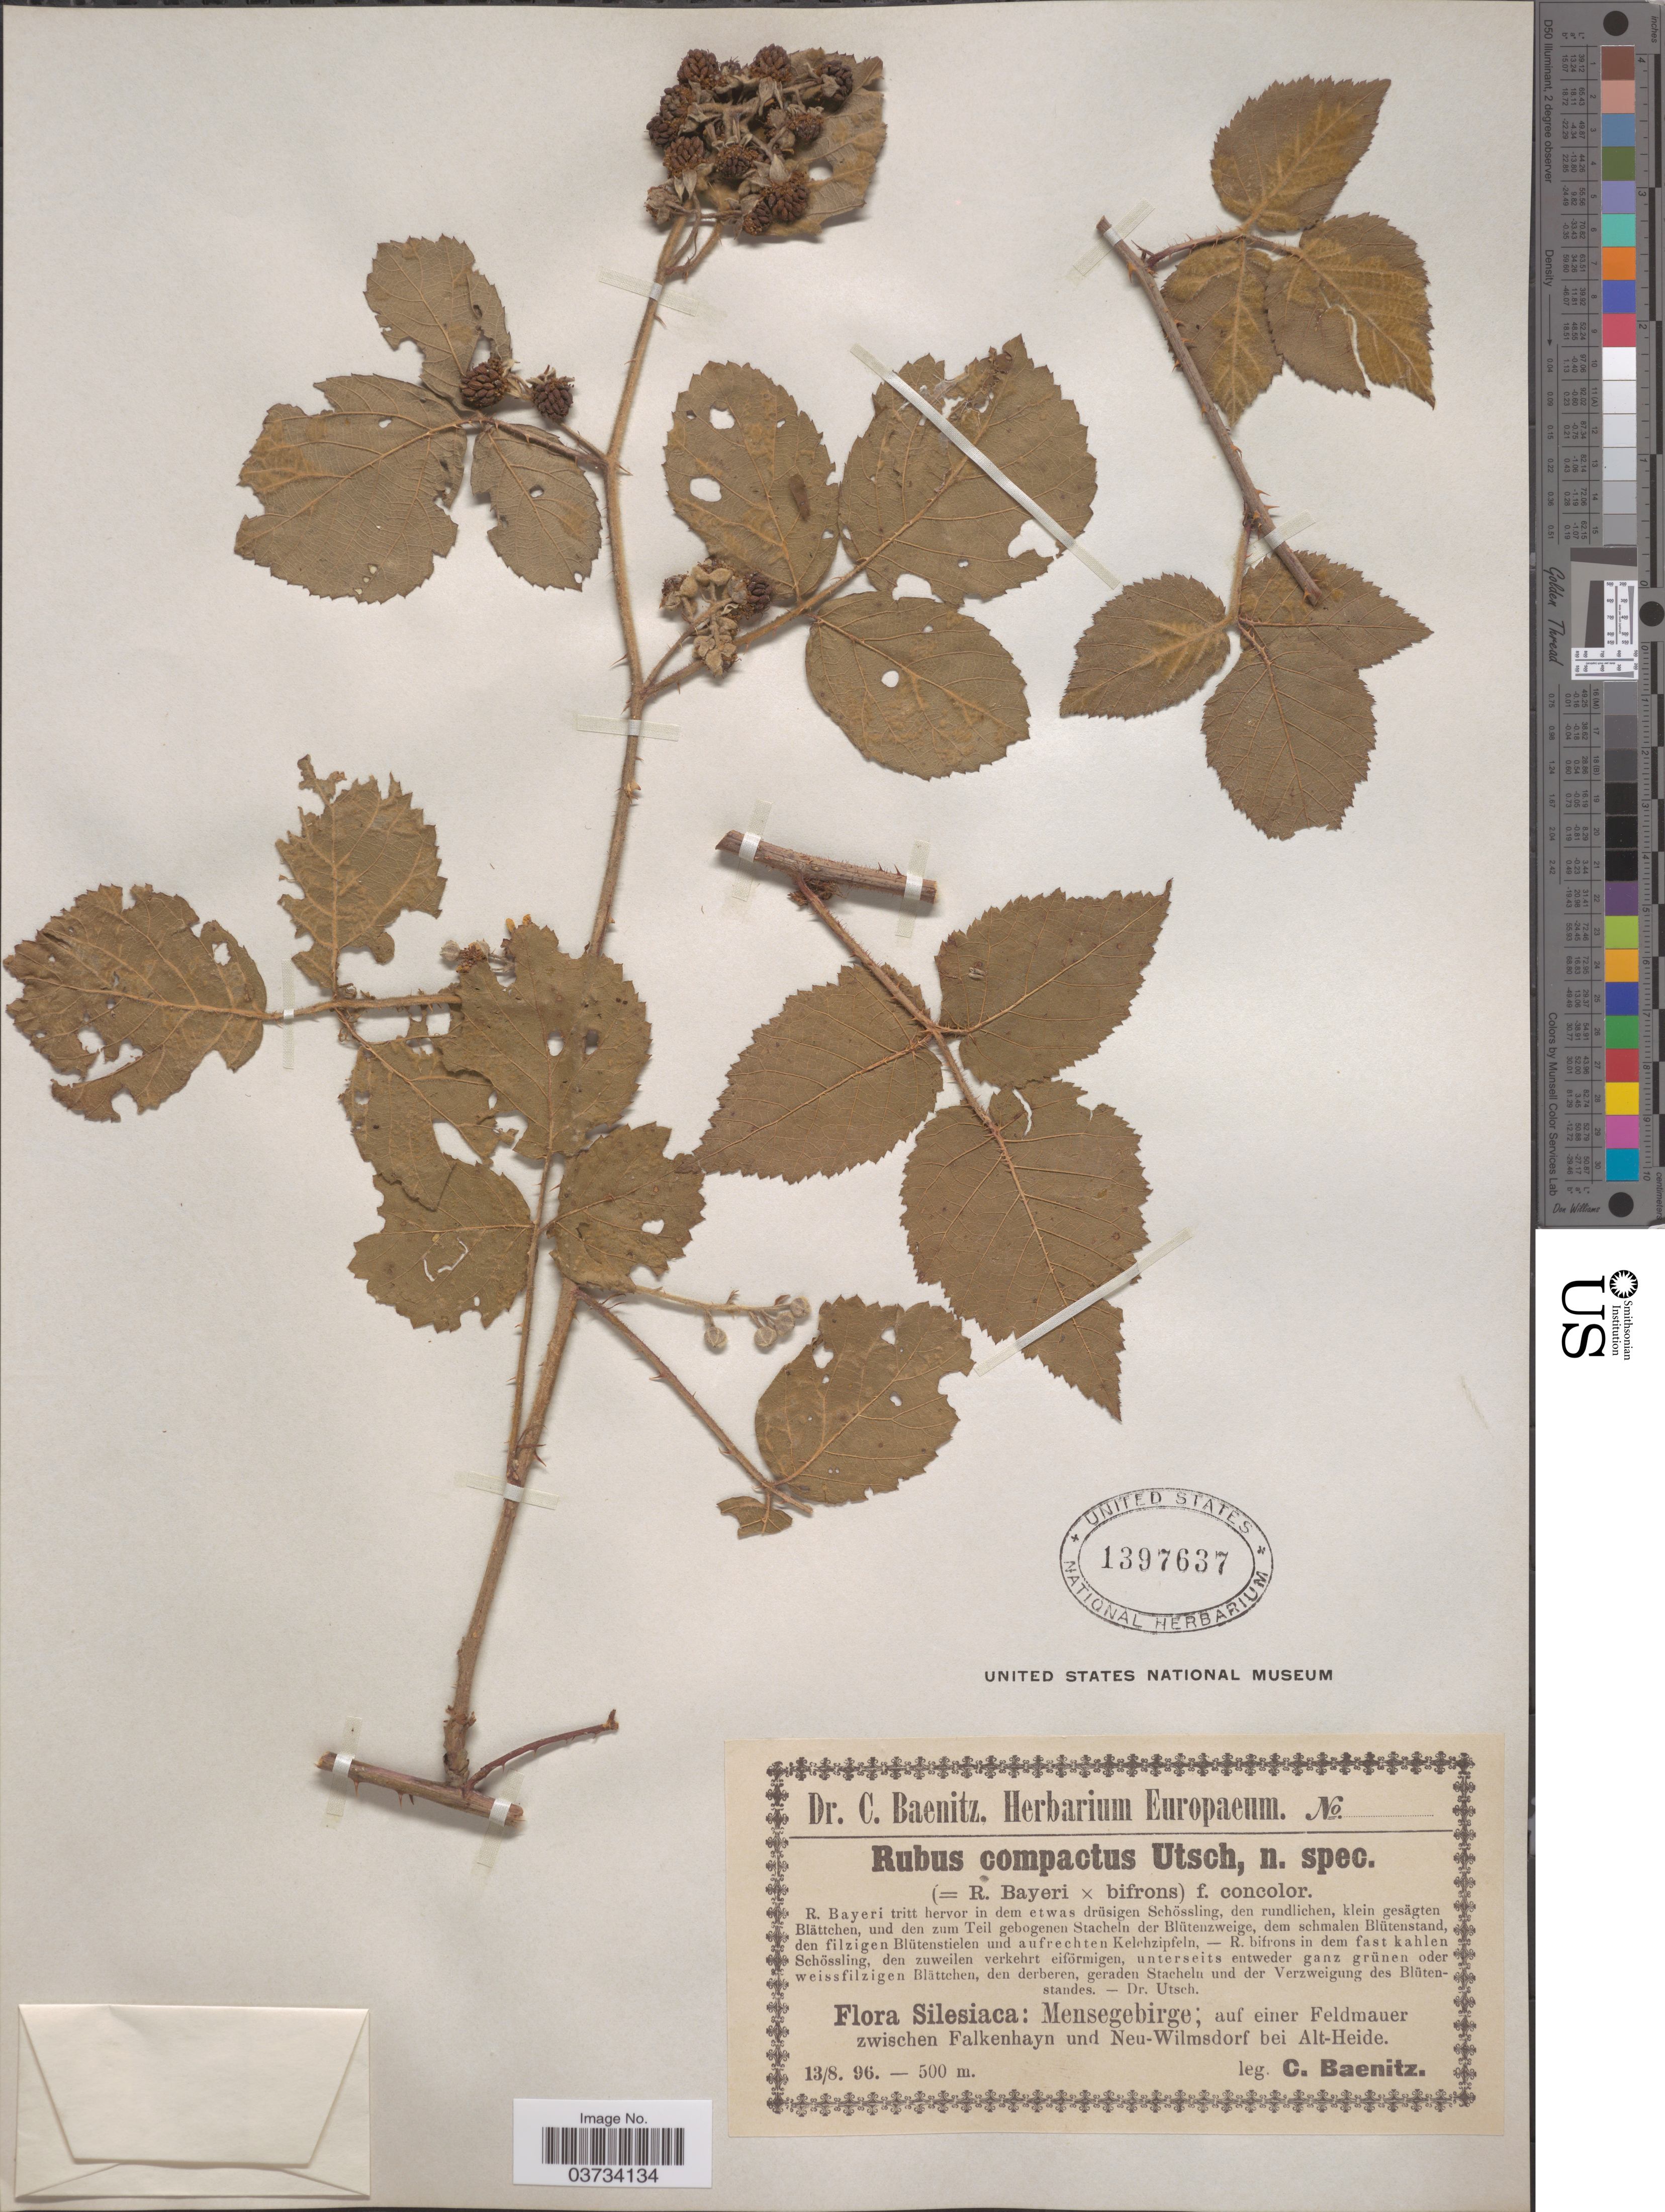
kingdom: Plantae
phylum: Tracheophyta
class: Magnoliopsida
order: Rosales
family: Rosaceae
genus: Rubus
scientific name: Rubus compactus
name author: Benth.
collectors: C. G. Baenitz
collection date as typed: Transcribed d/m/y: 13/8/96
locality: Silesiaca: Mensegebirge; auf einer Feldmauer zwischen Falkenhayn und Neu-Wilmsdorf bei Alt-Heide.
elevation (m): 500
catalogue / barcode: US 1397637